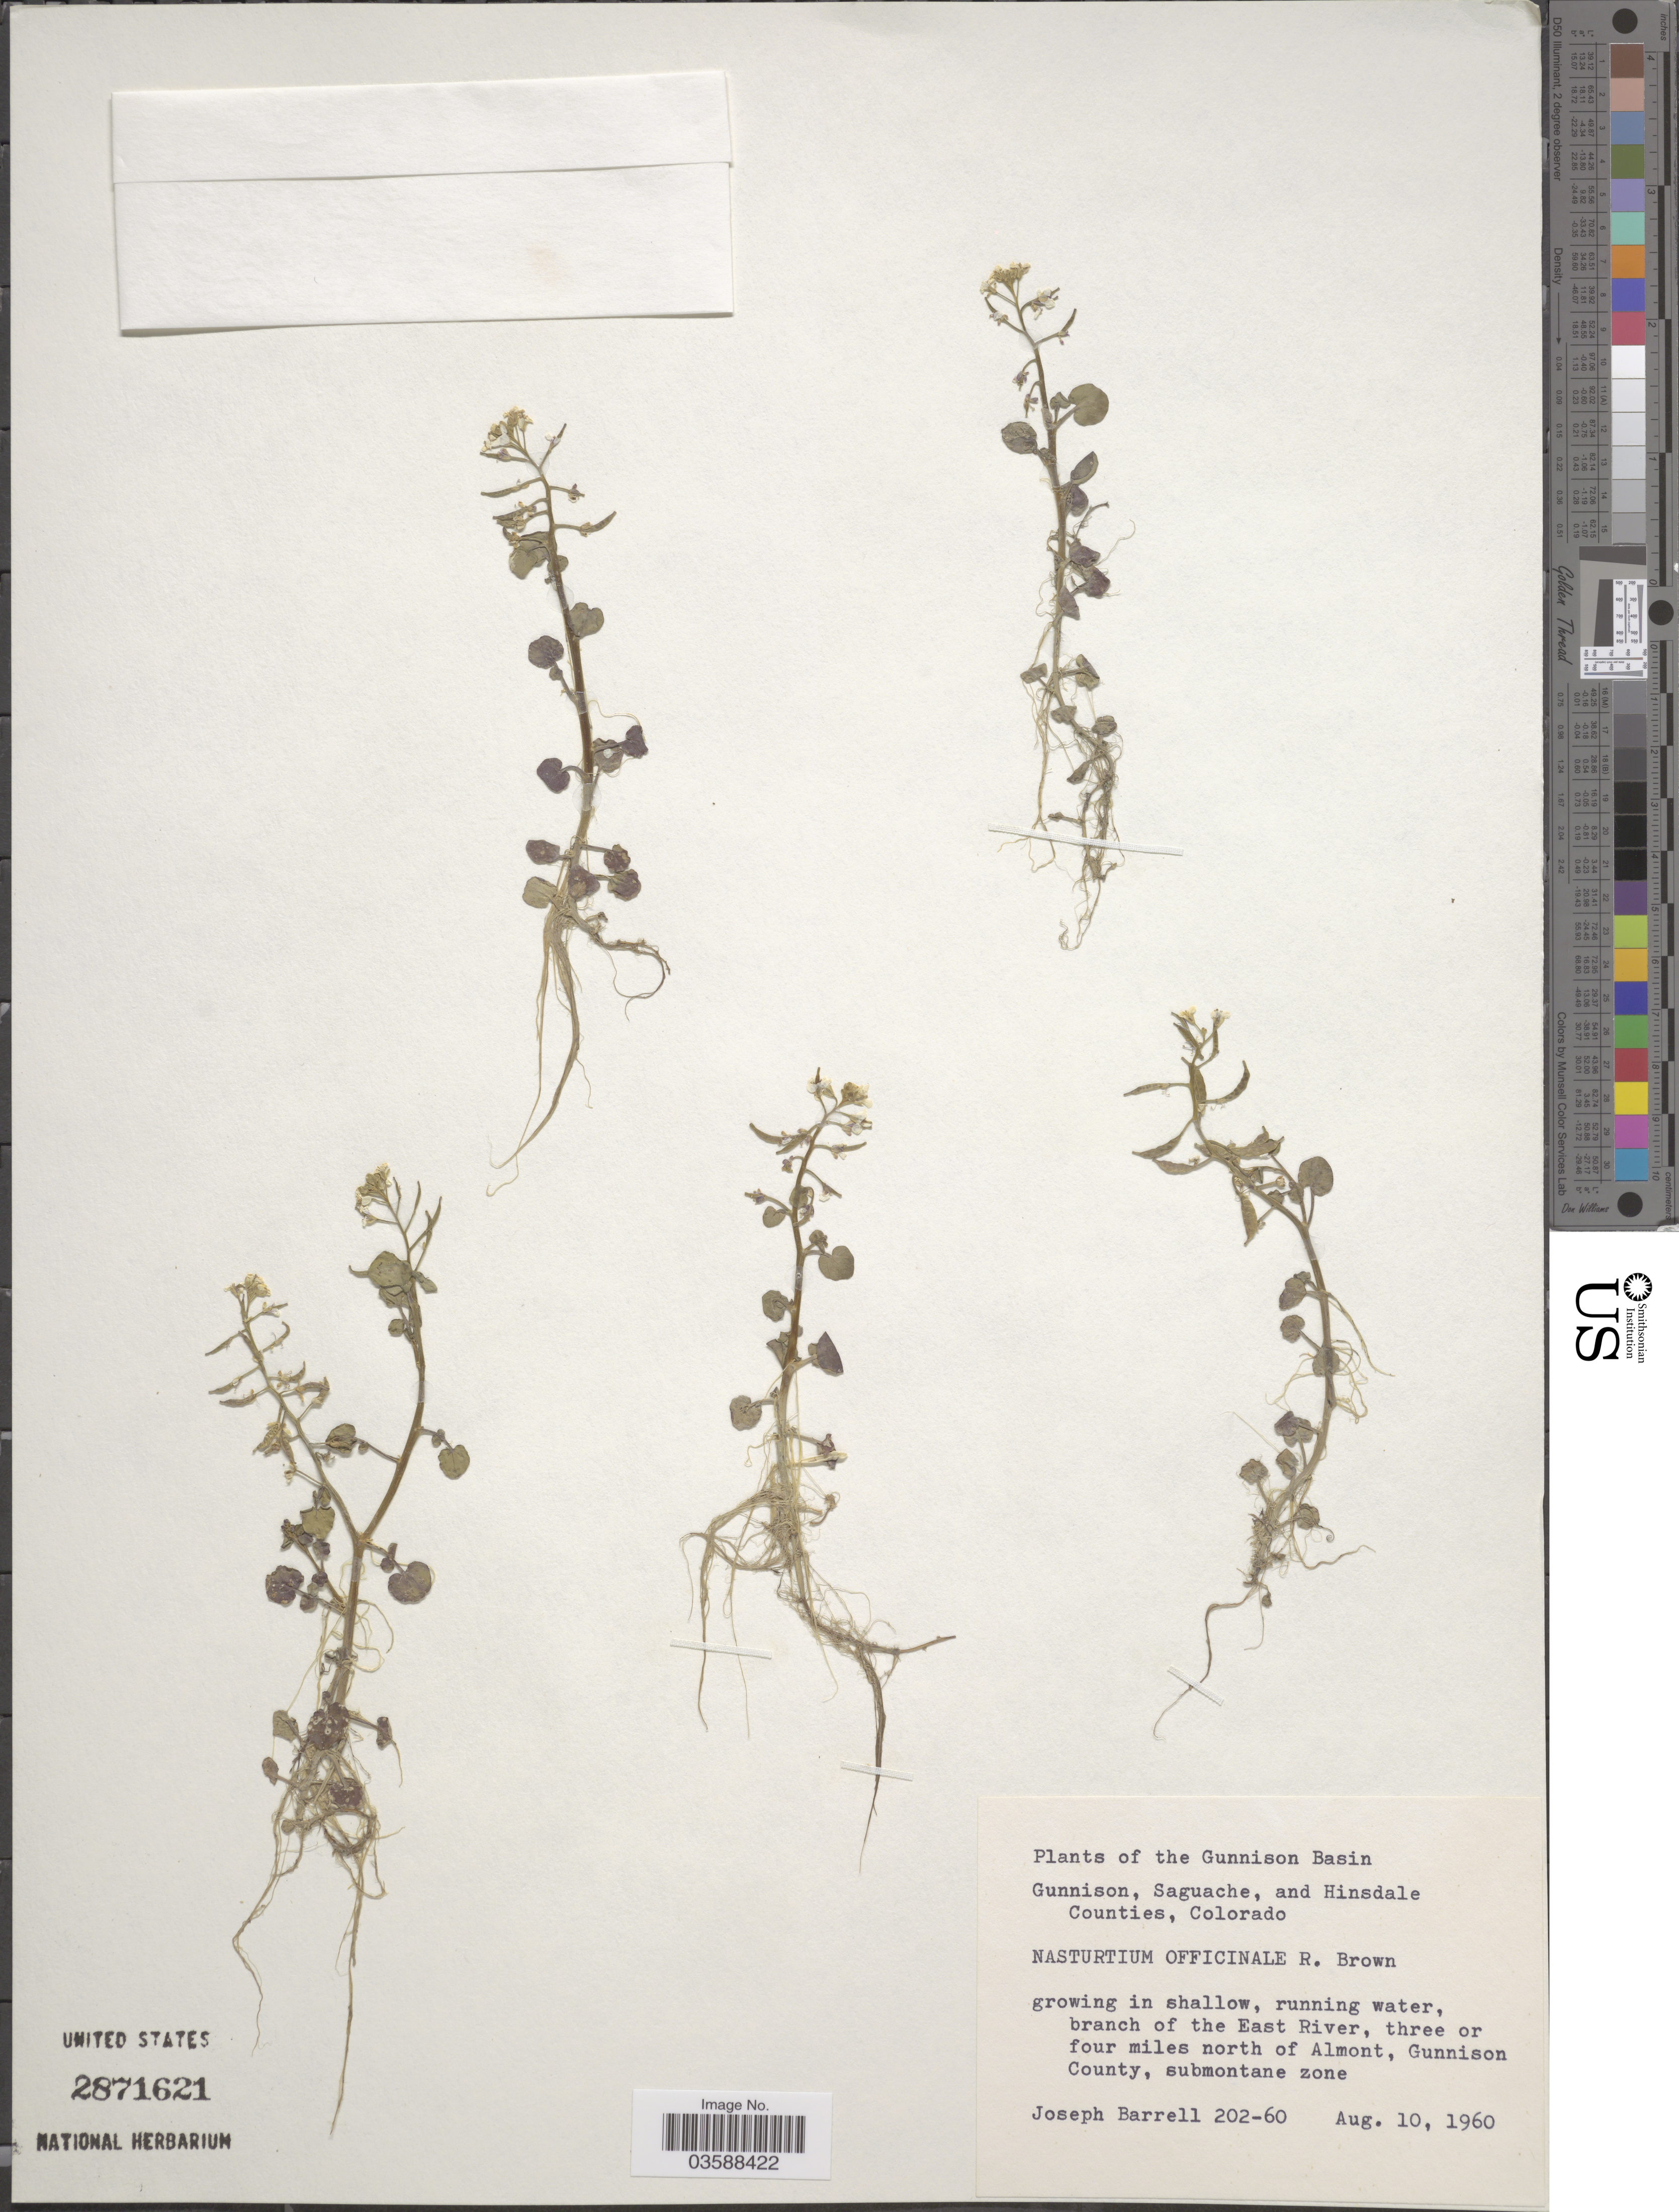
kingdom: Plantae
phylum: Tracheophyta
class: Magnoliopsida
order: Brassicales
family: Brassicaceae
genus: Nasturtium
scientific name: Nasturtium officinale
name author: R. Br.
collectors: J. Barrell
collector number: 202-60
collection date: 1960-08-10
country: United States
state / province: Colorado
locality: Gunnison Basin; Branch of the East River, three or four miles north of Almont, Gunnison County, submontane zone.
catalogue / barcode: US 2871621